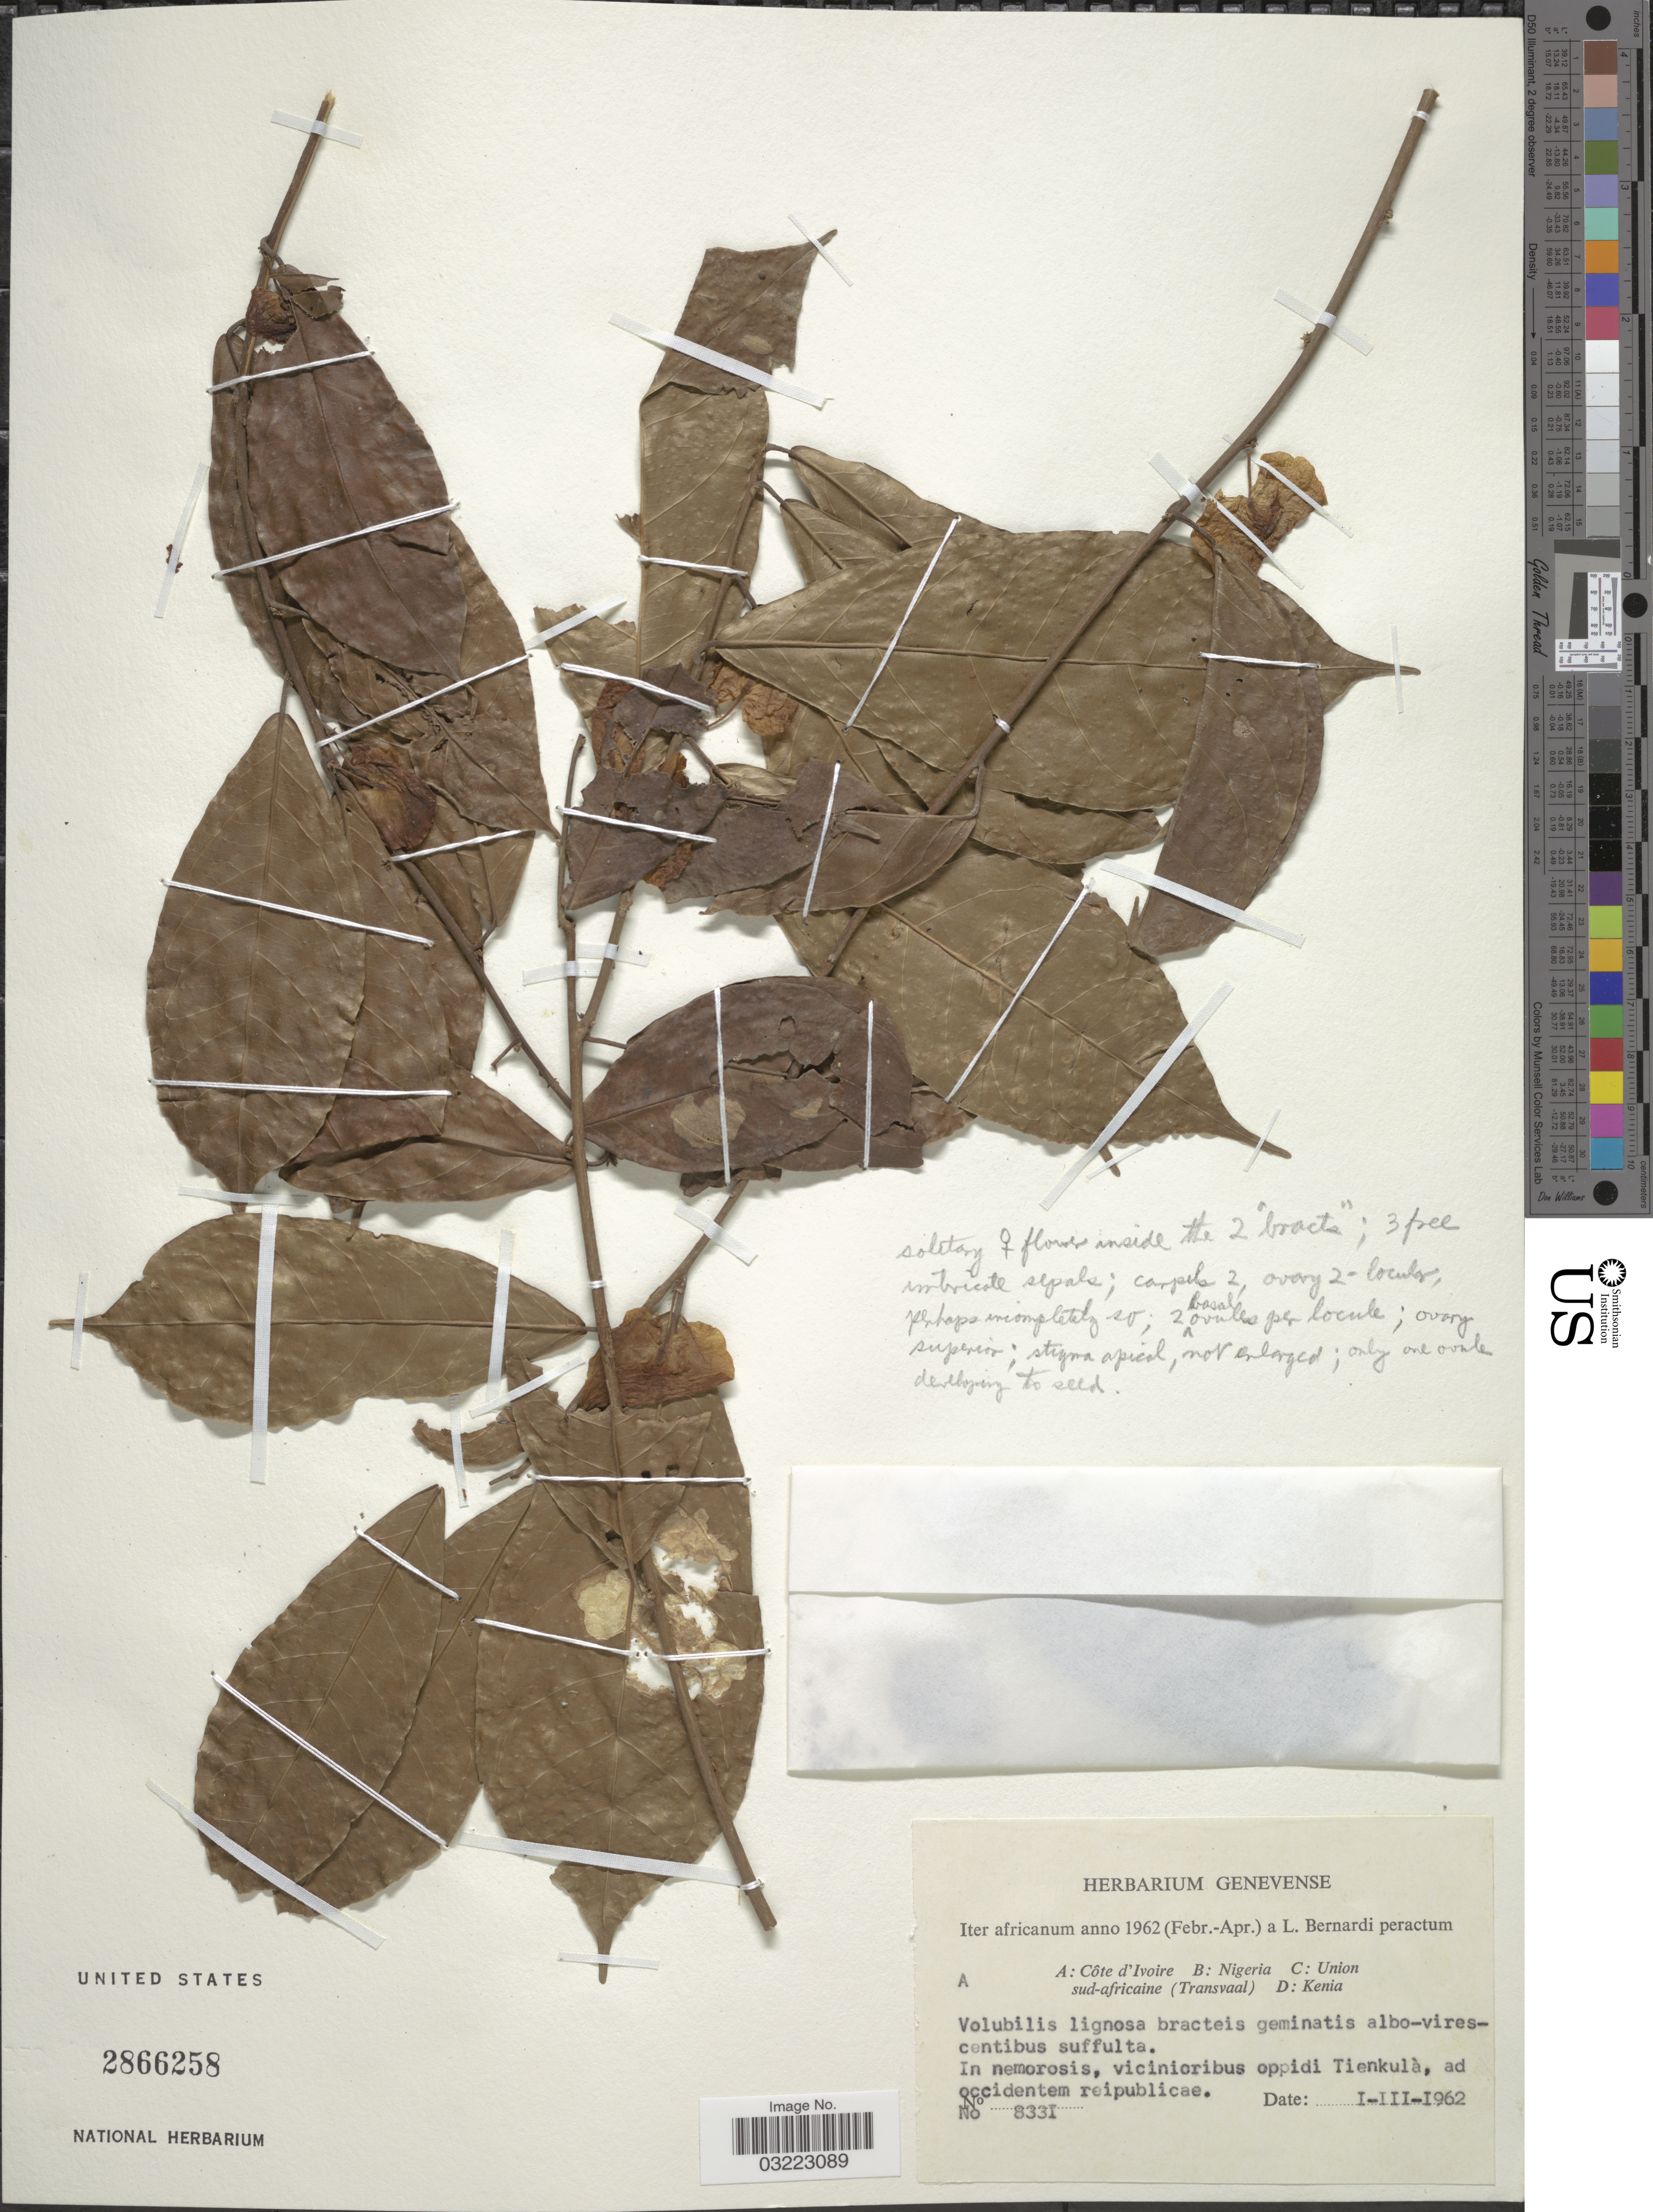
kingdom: Plantae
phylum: Tracheophyta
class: Magnoliopsida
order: Solanales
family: Convolvulaceae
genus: Calycobolus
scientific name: Calycobolus africanus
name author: (G. Don) Heine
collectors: L. Bernardi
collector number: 8331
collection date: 1962-03-01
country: Ivory Coast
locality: Côte d'Ivoire. In nemorosis, vicinioribus oppidi Tienkulà, ad occidentem reipublicae.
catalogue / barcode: US 2866258